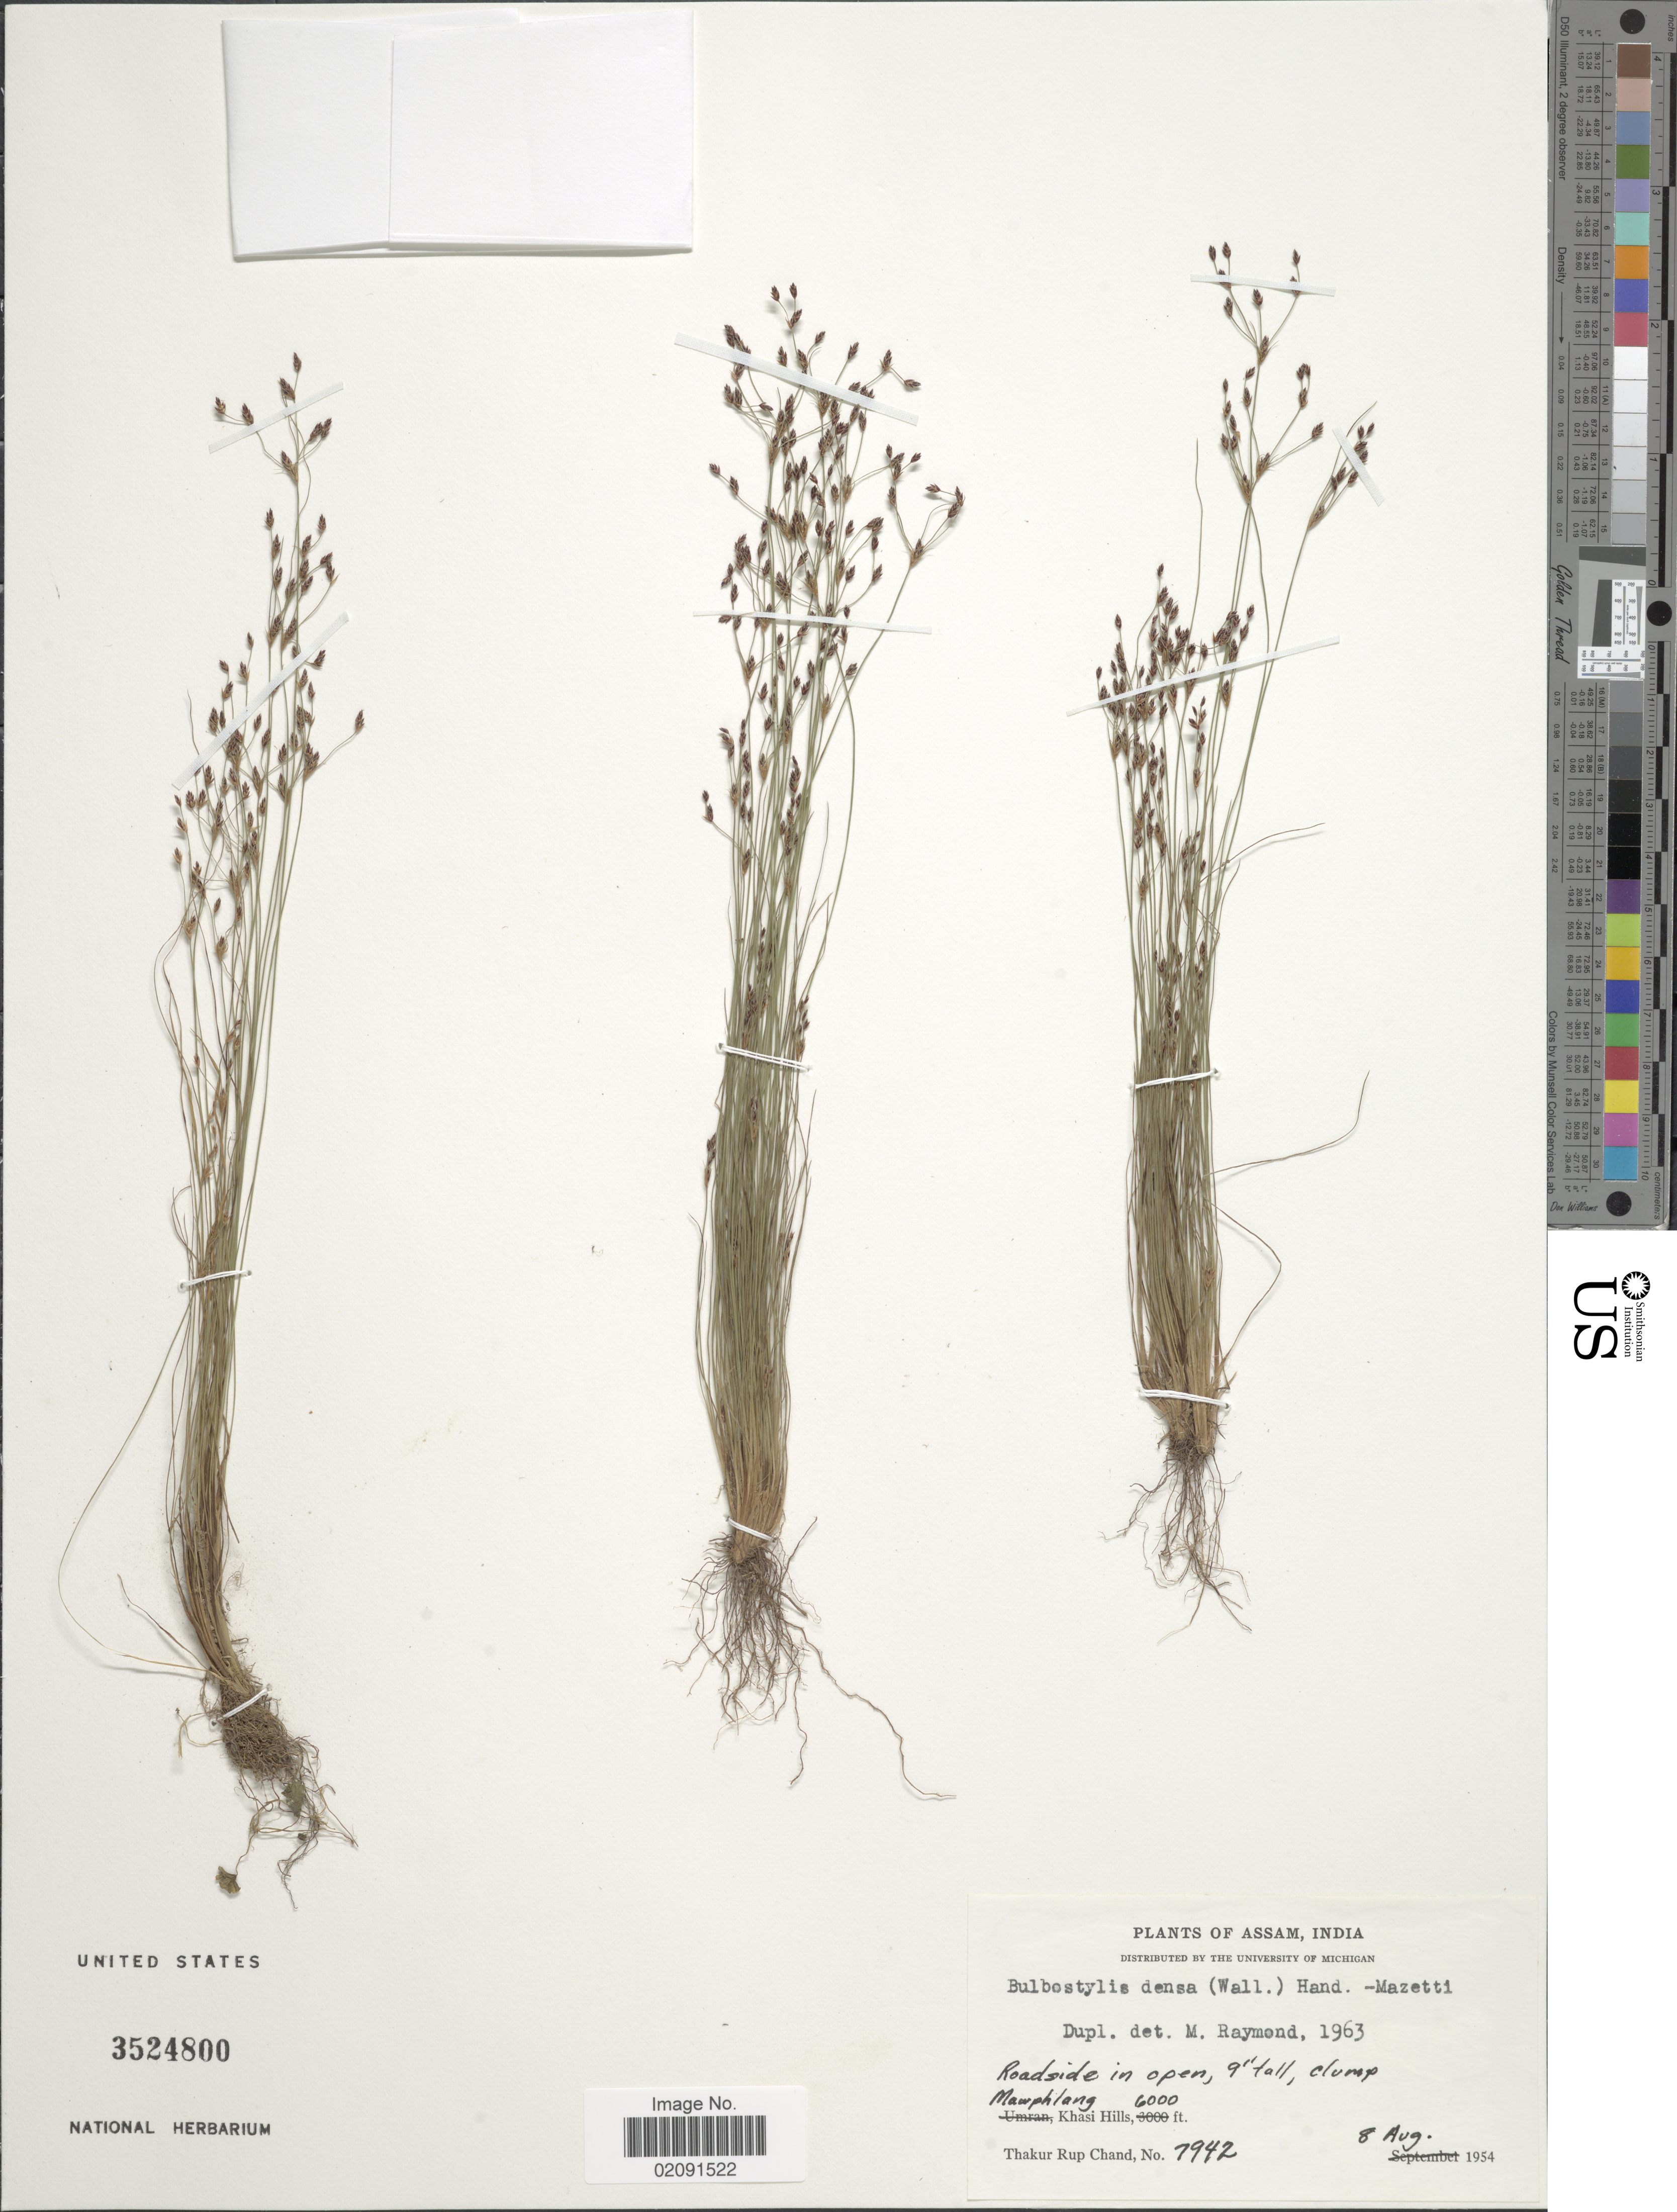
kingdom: Plantae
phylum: Tracheophyta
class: Liliopsida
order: Poales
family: Cyperaceae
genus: Bulbostylis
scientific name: Bulbostylis densa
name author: (Wall.) Hand.-Mazz.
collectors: T. R. Chand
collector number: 7942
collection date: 1954-08-08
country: India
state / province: Meghalaya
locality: Roadside in open, Mawphlang, Khasi Hills.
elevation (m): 1829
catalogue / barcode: US 3524800